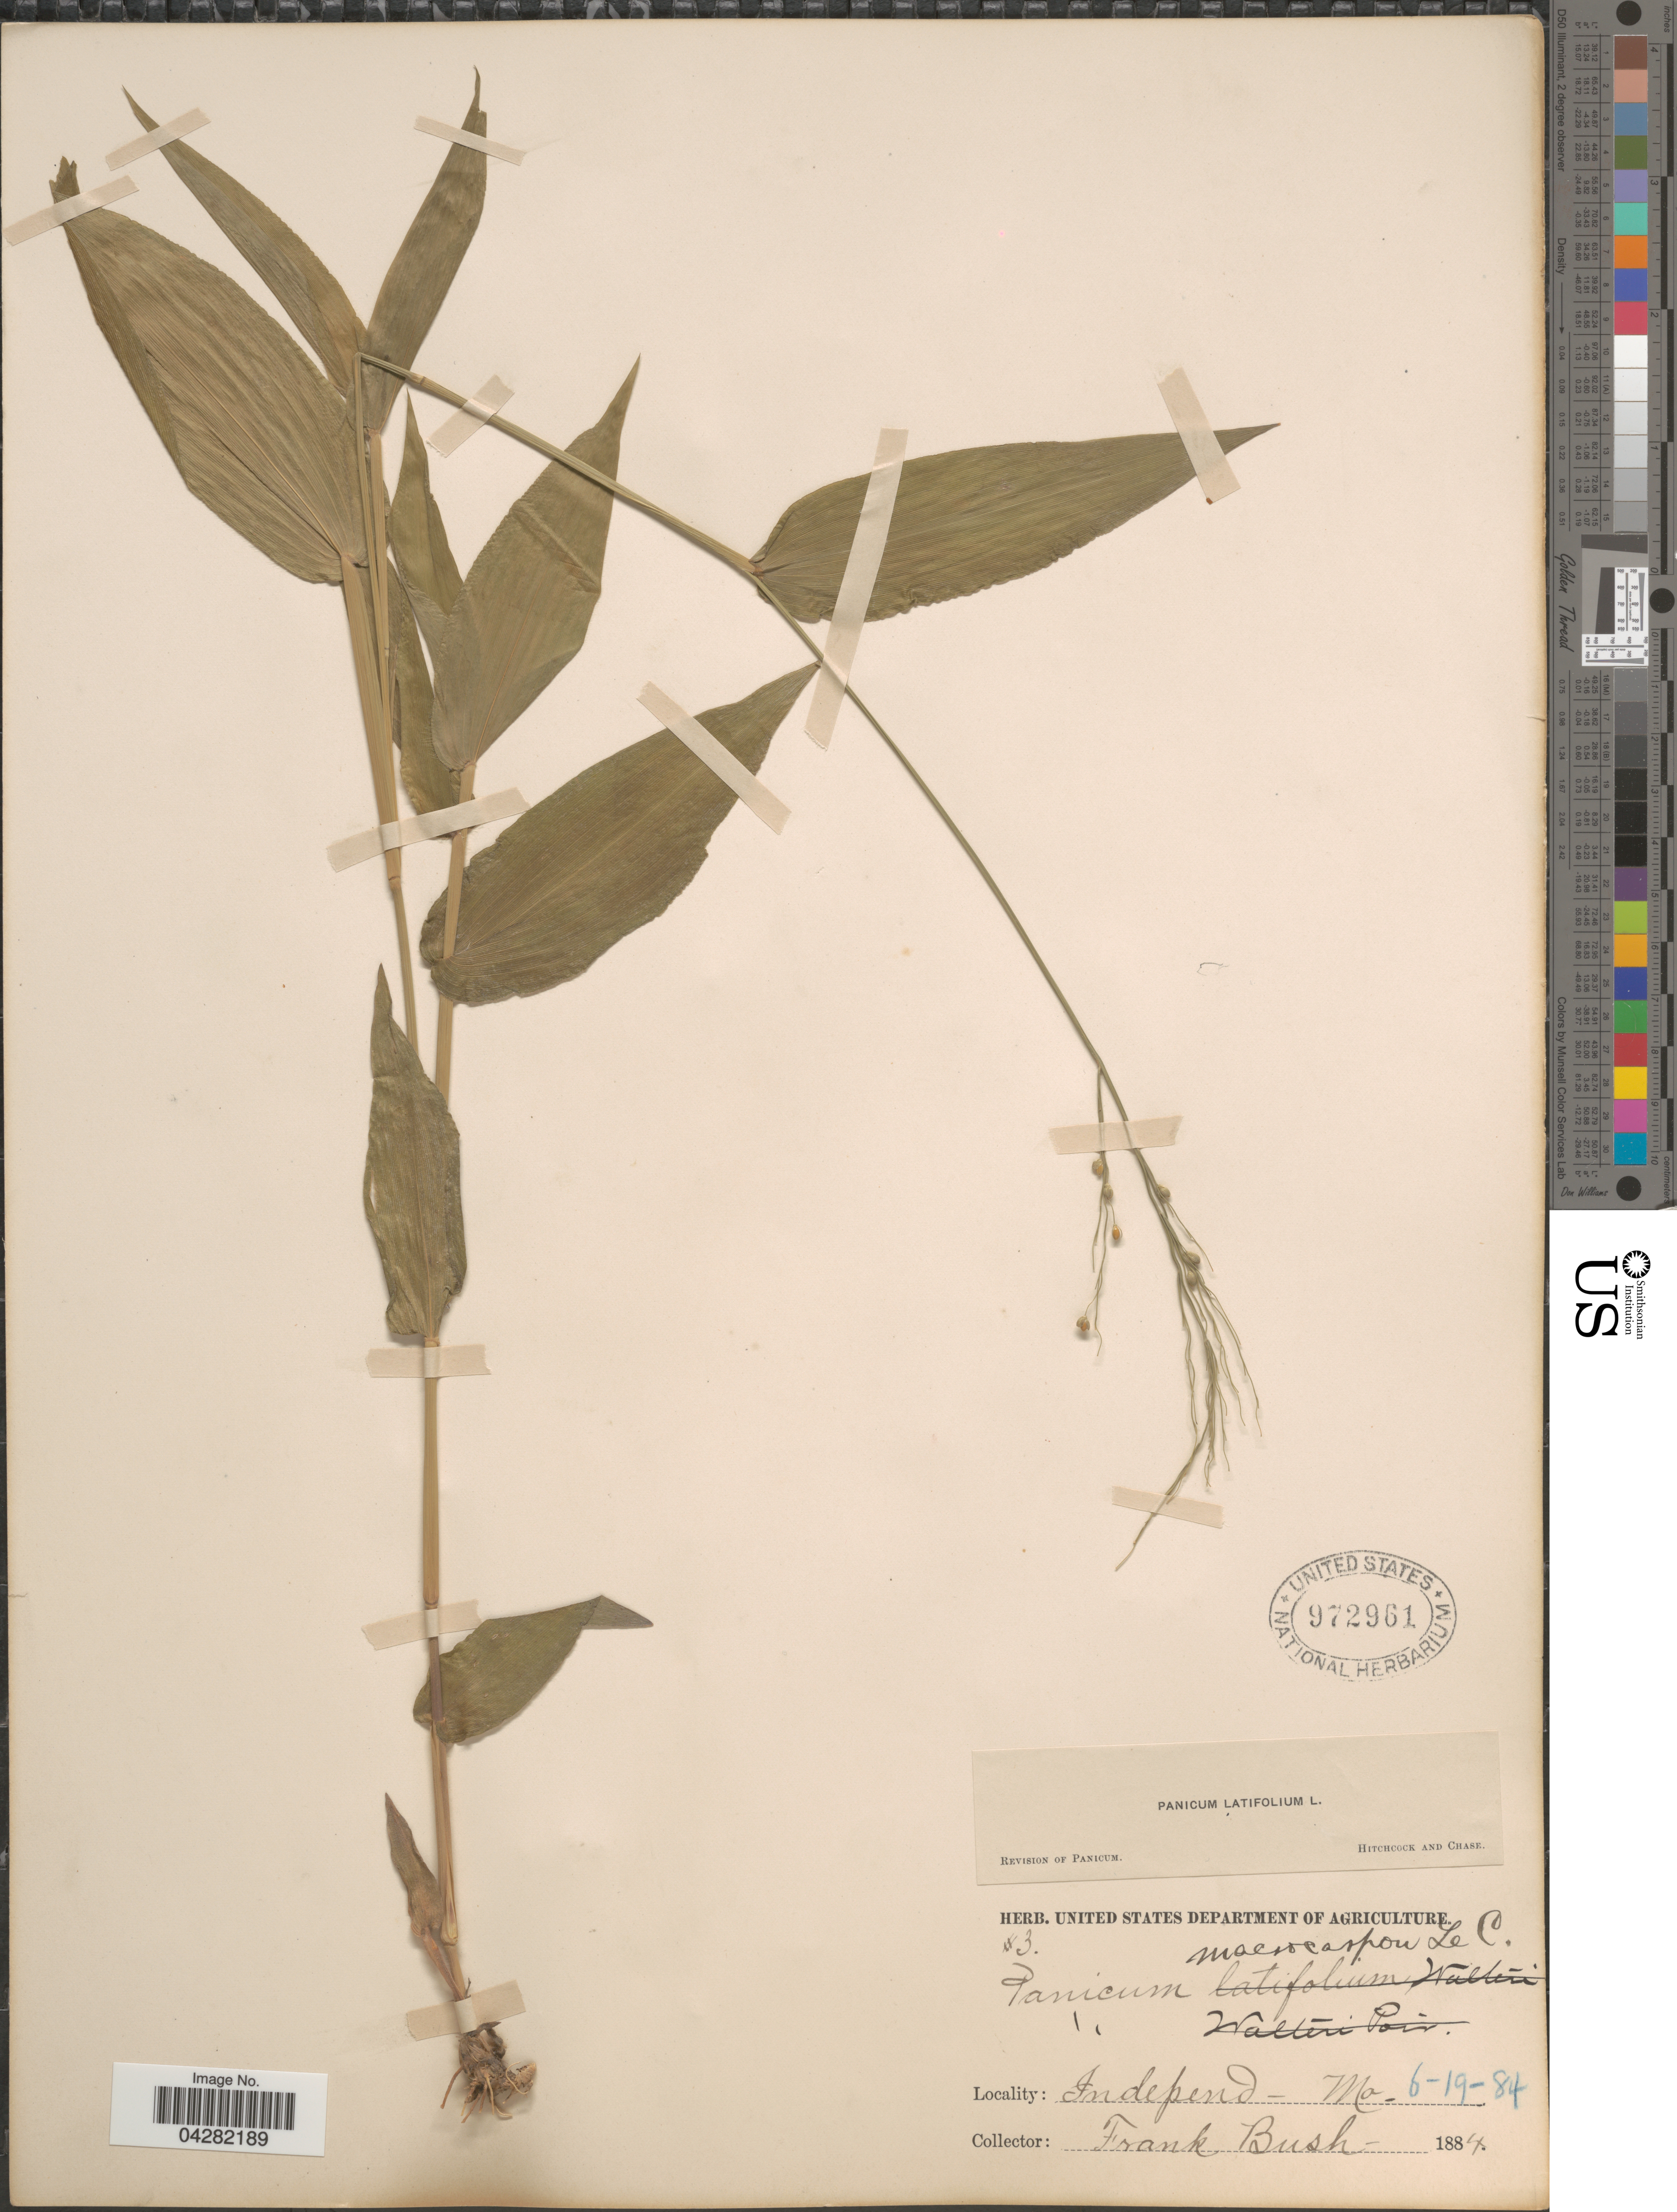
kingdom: Plantae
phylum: Tracheophyta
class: Liliopsida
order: Poales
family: Poaceae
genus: Dichanthelium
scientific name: Dichanthelium latifolium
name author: (L.) Harvill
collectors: F. Bush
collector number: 3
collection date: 1884-06-19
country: United States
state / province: Missouri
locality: Independ.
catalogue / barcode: US 972961